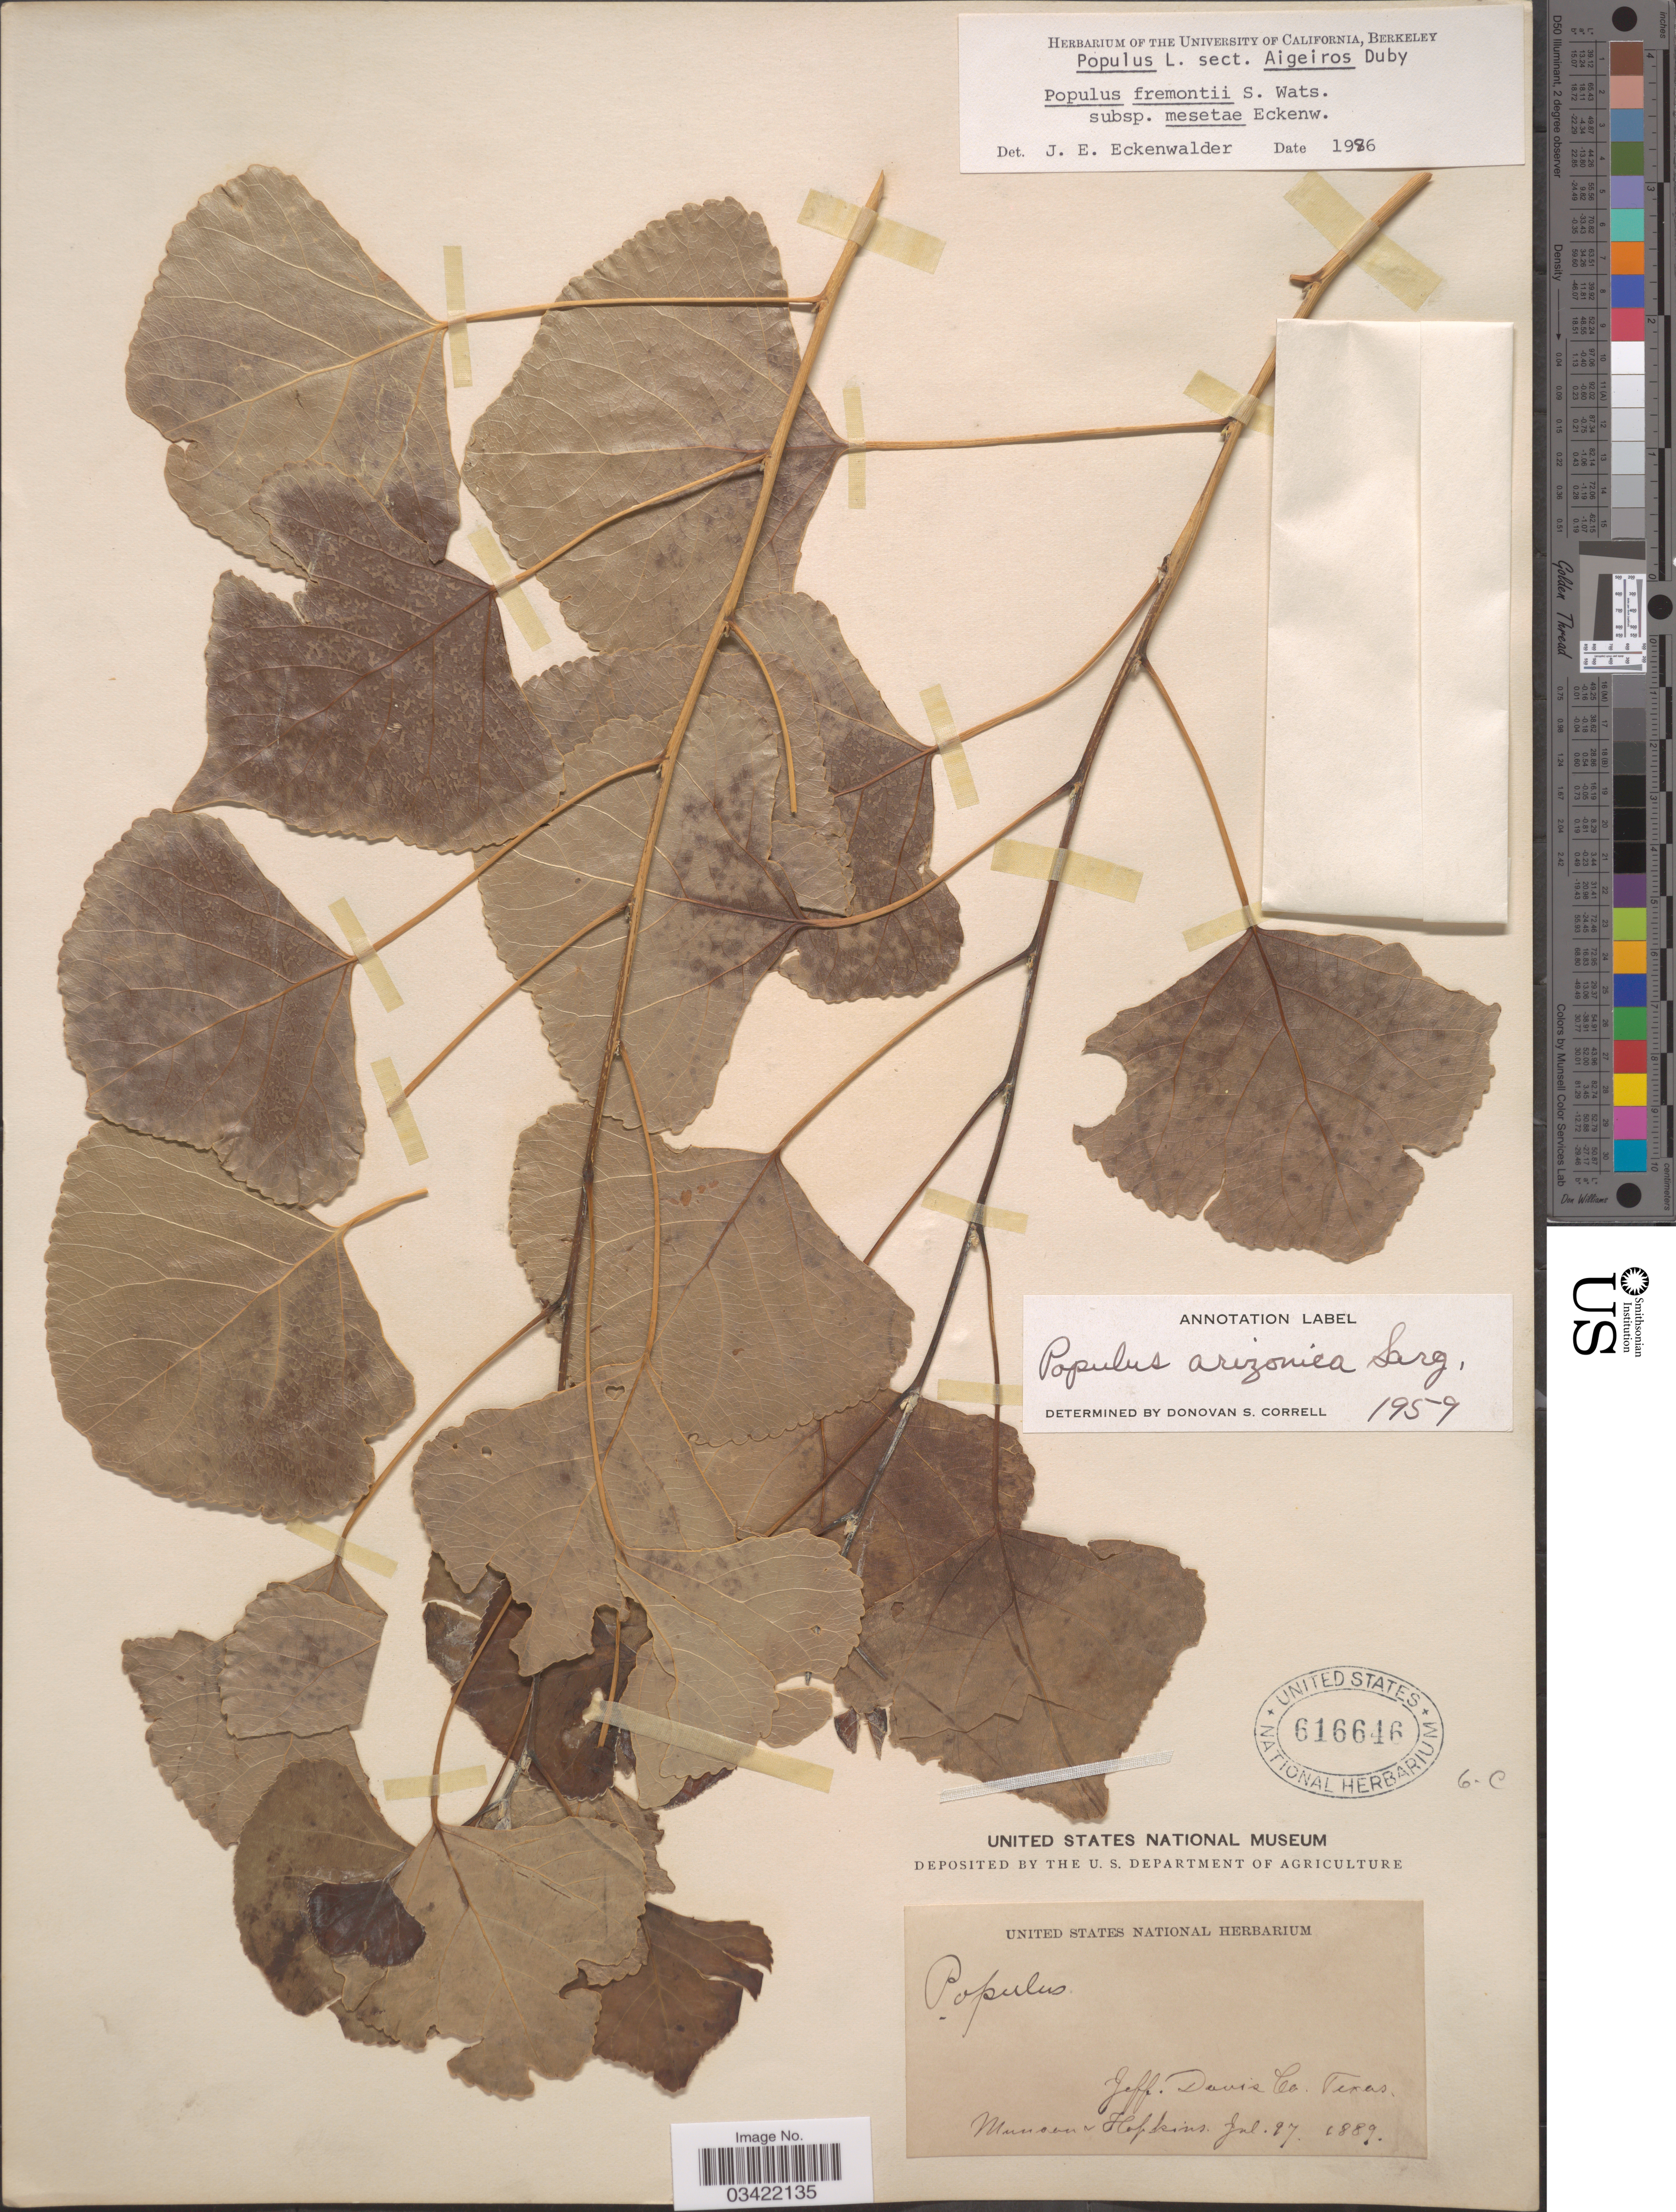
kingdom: Plantae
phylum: Tracheophyta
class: Magnoliopsida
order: Malpighiales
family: Salicaceae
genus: Populus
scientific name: Populus fremontii subsp. mesetae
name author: Eckenw.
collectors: -. Munson & -- Hopkins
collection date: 1889-07-17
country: United States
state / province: Texas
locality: Jeff. Davis Co.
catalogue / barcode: US 616646